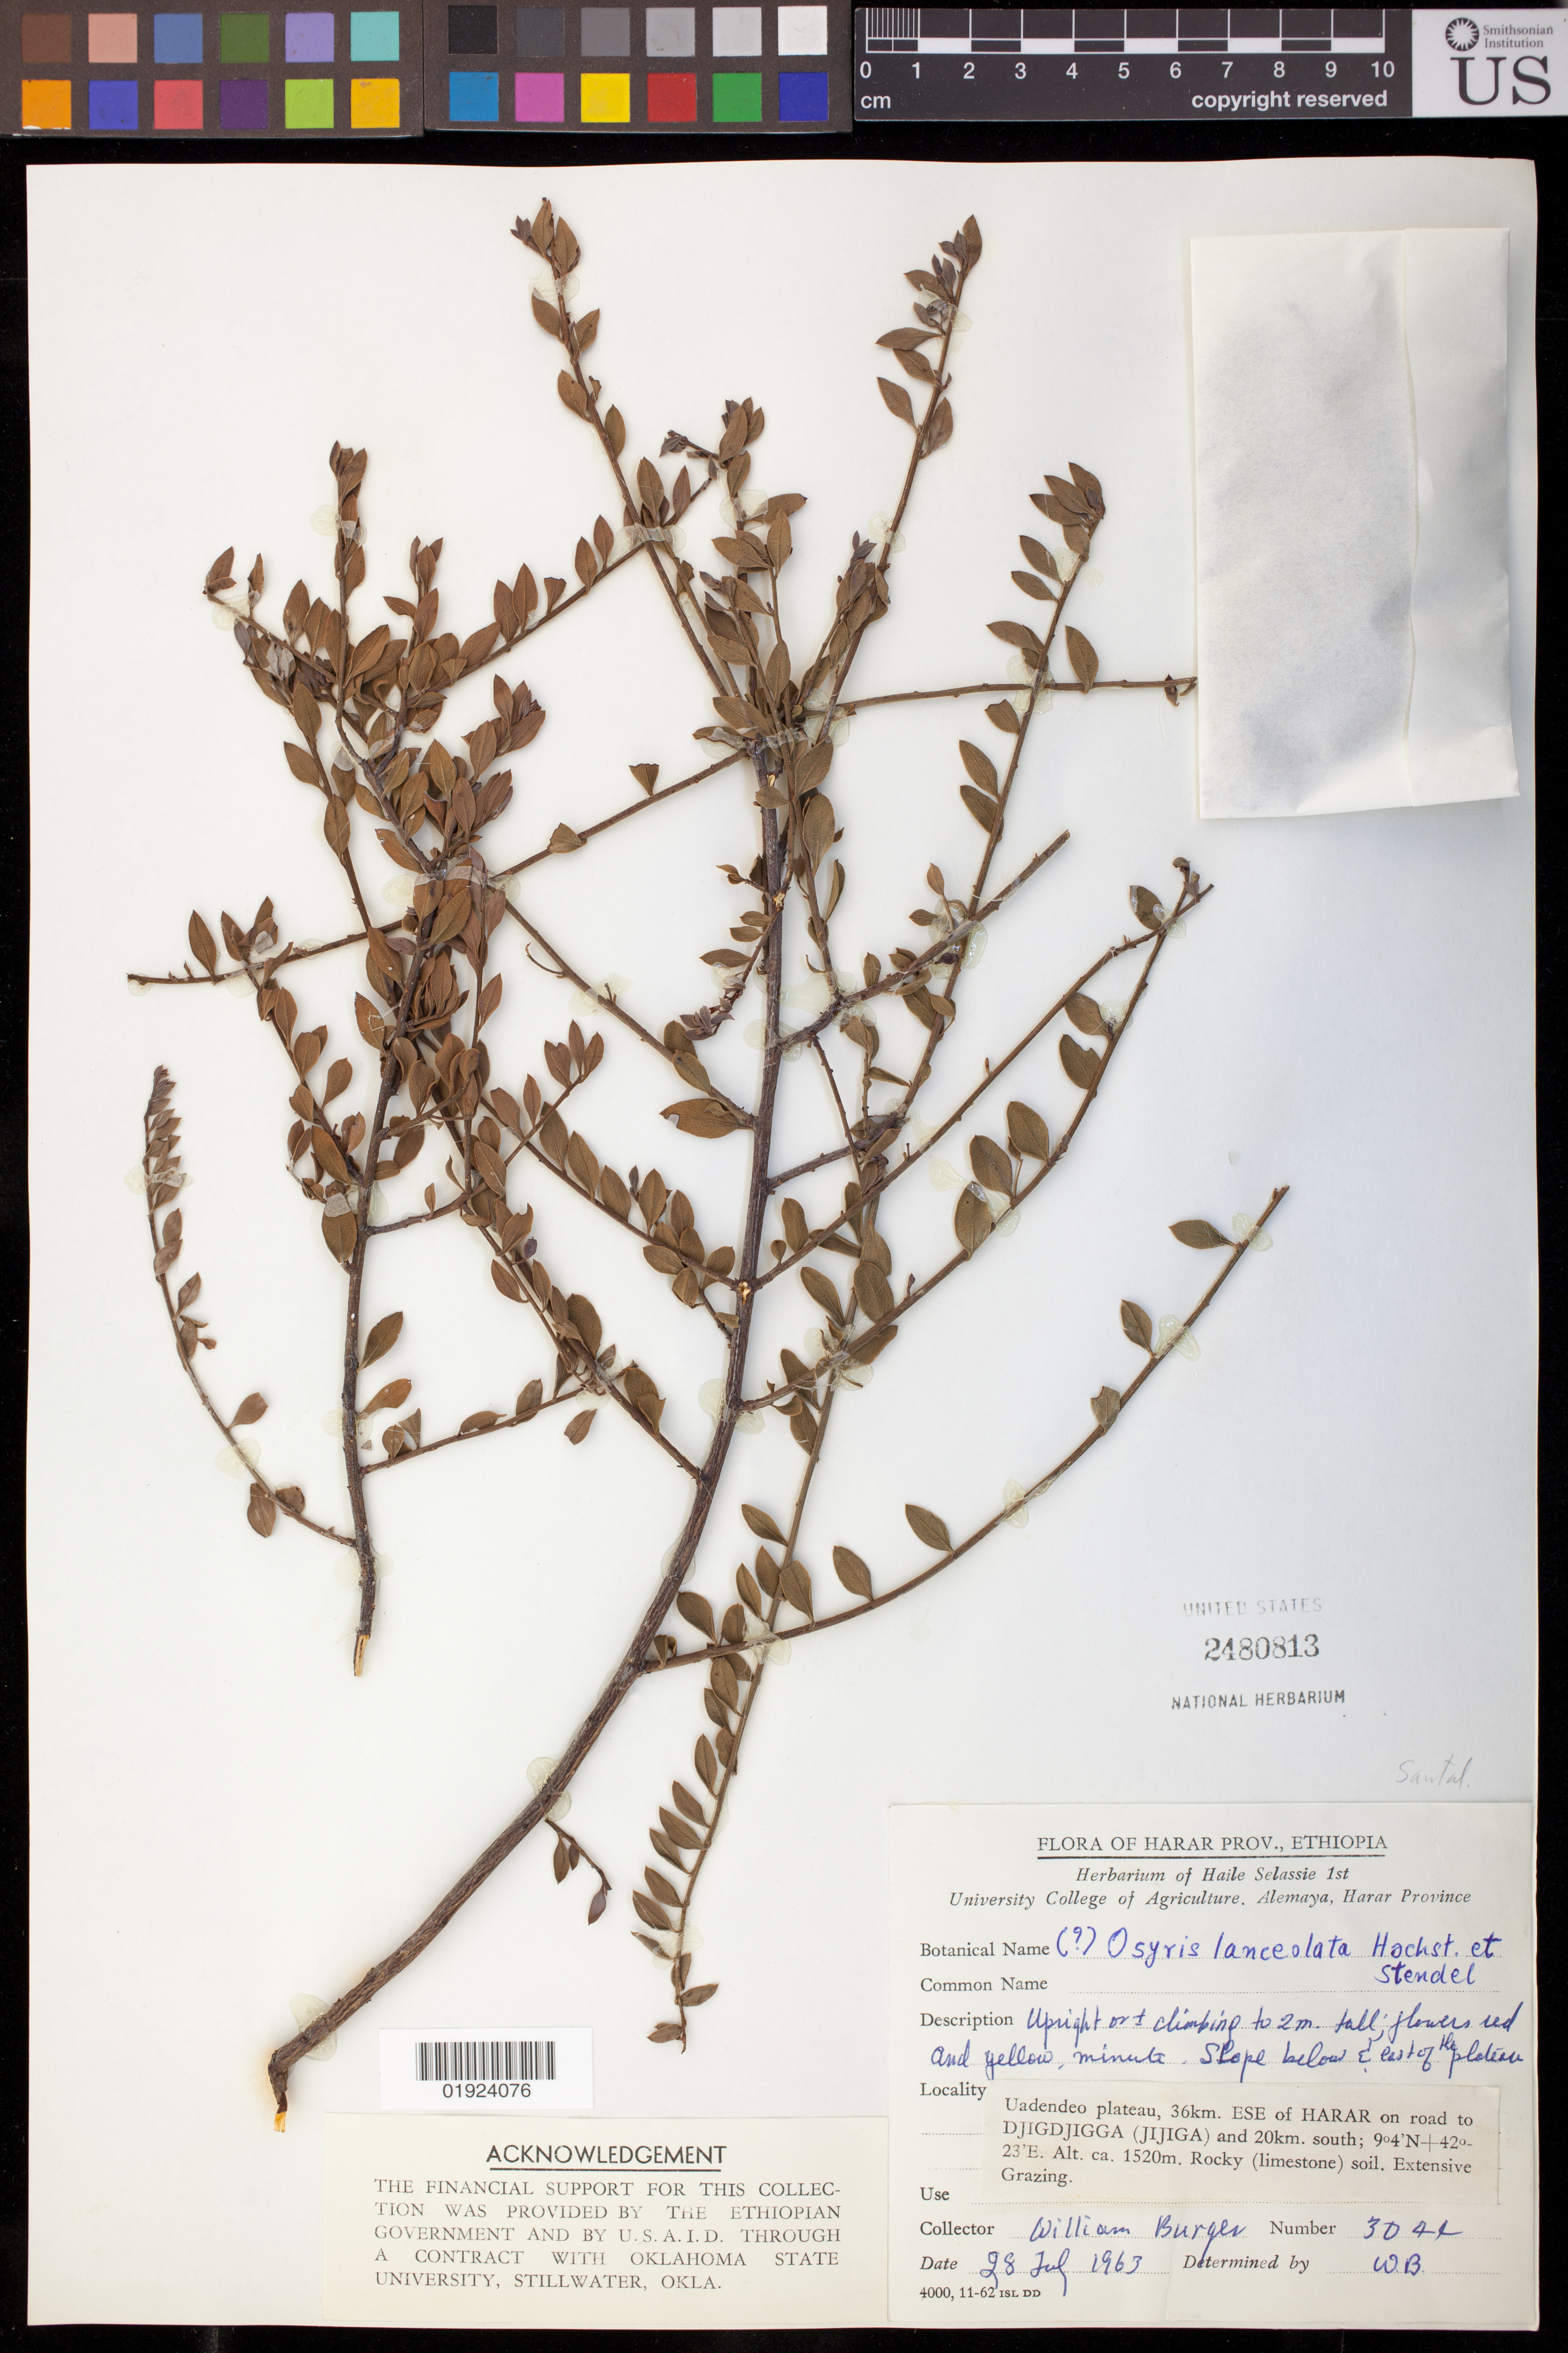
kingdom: Plantae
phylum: Tracheophyta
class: Magnoliopsida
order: Santalales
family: Santalaceae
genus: Osyris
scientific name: Osyris quadripartita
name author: Salzm. ex Decne.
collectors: W. Burger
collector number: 3044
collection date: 1963-07-28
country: Ethiopia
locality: Uadendeo plateau, 36km. ESE of HARAR on road to DJIGDJIGGA (JIJGA) and 20km. south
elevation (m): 1520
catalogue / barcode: US 2480813